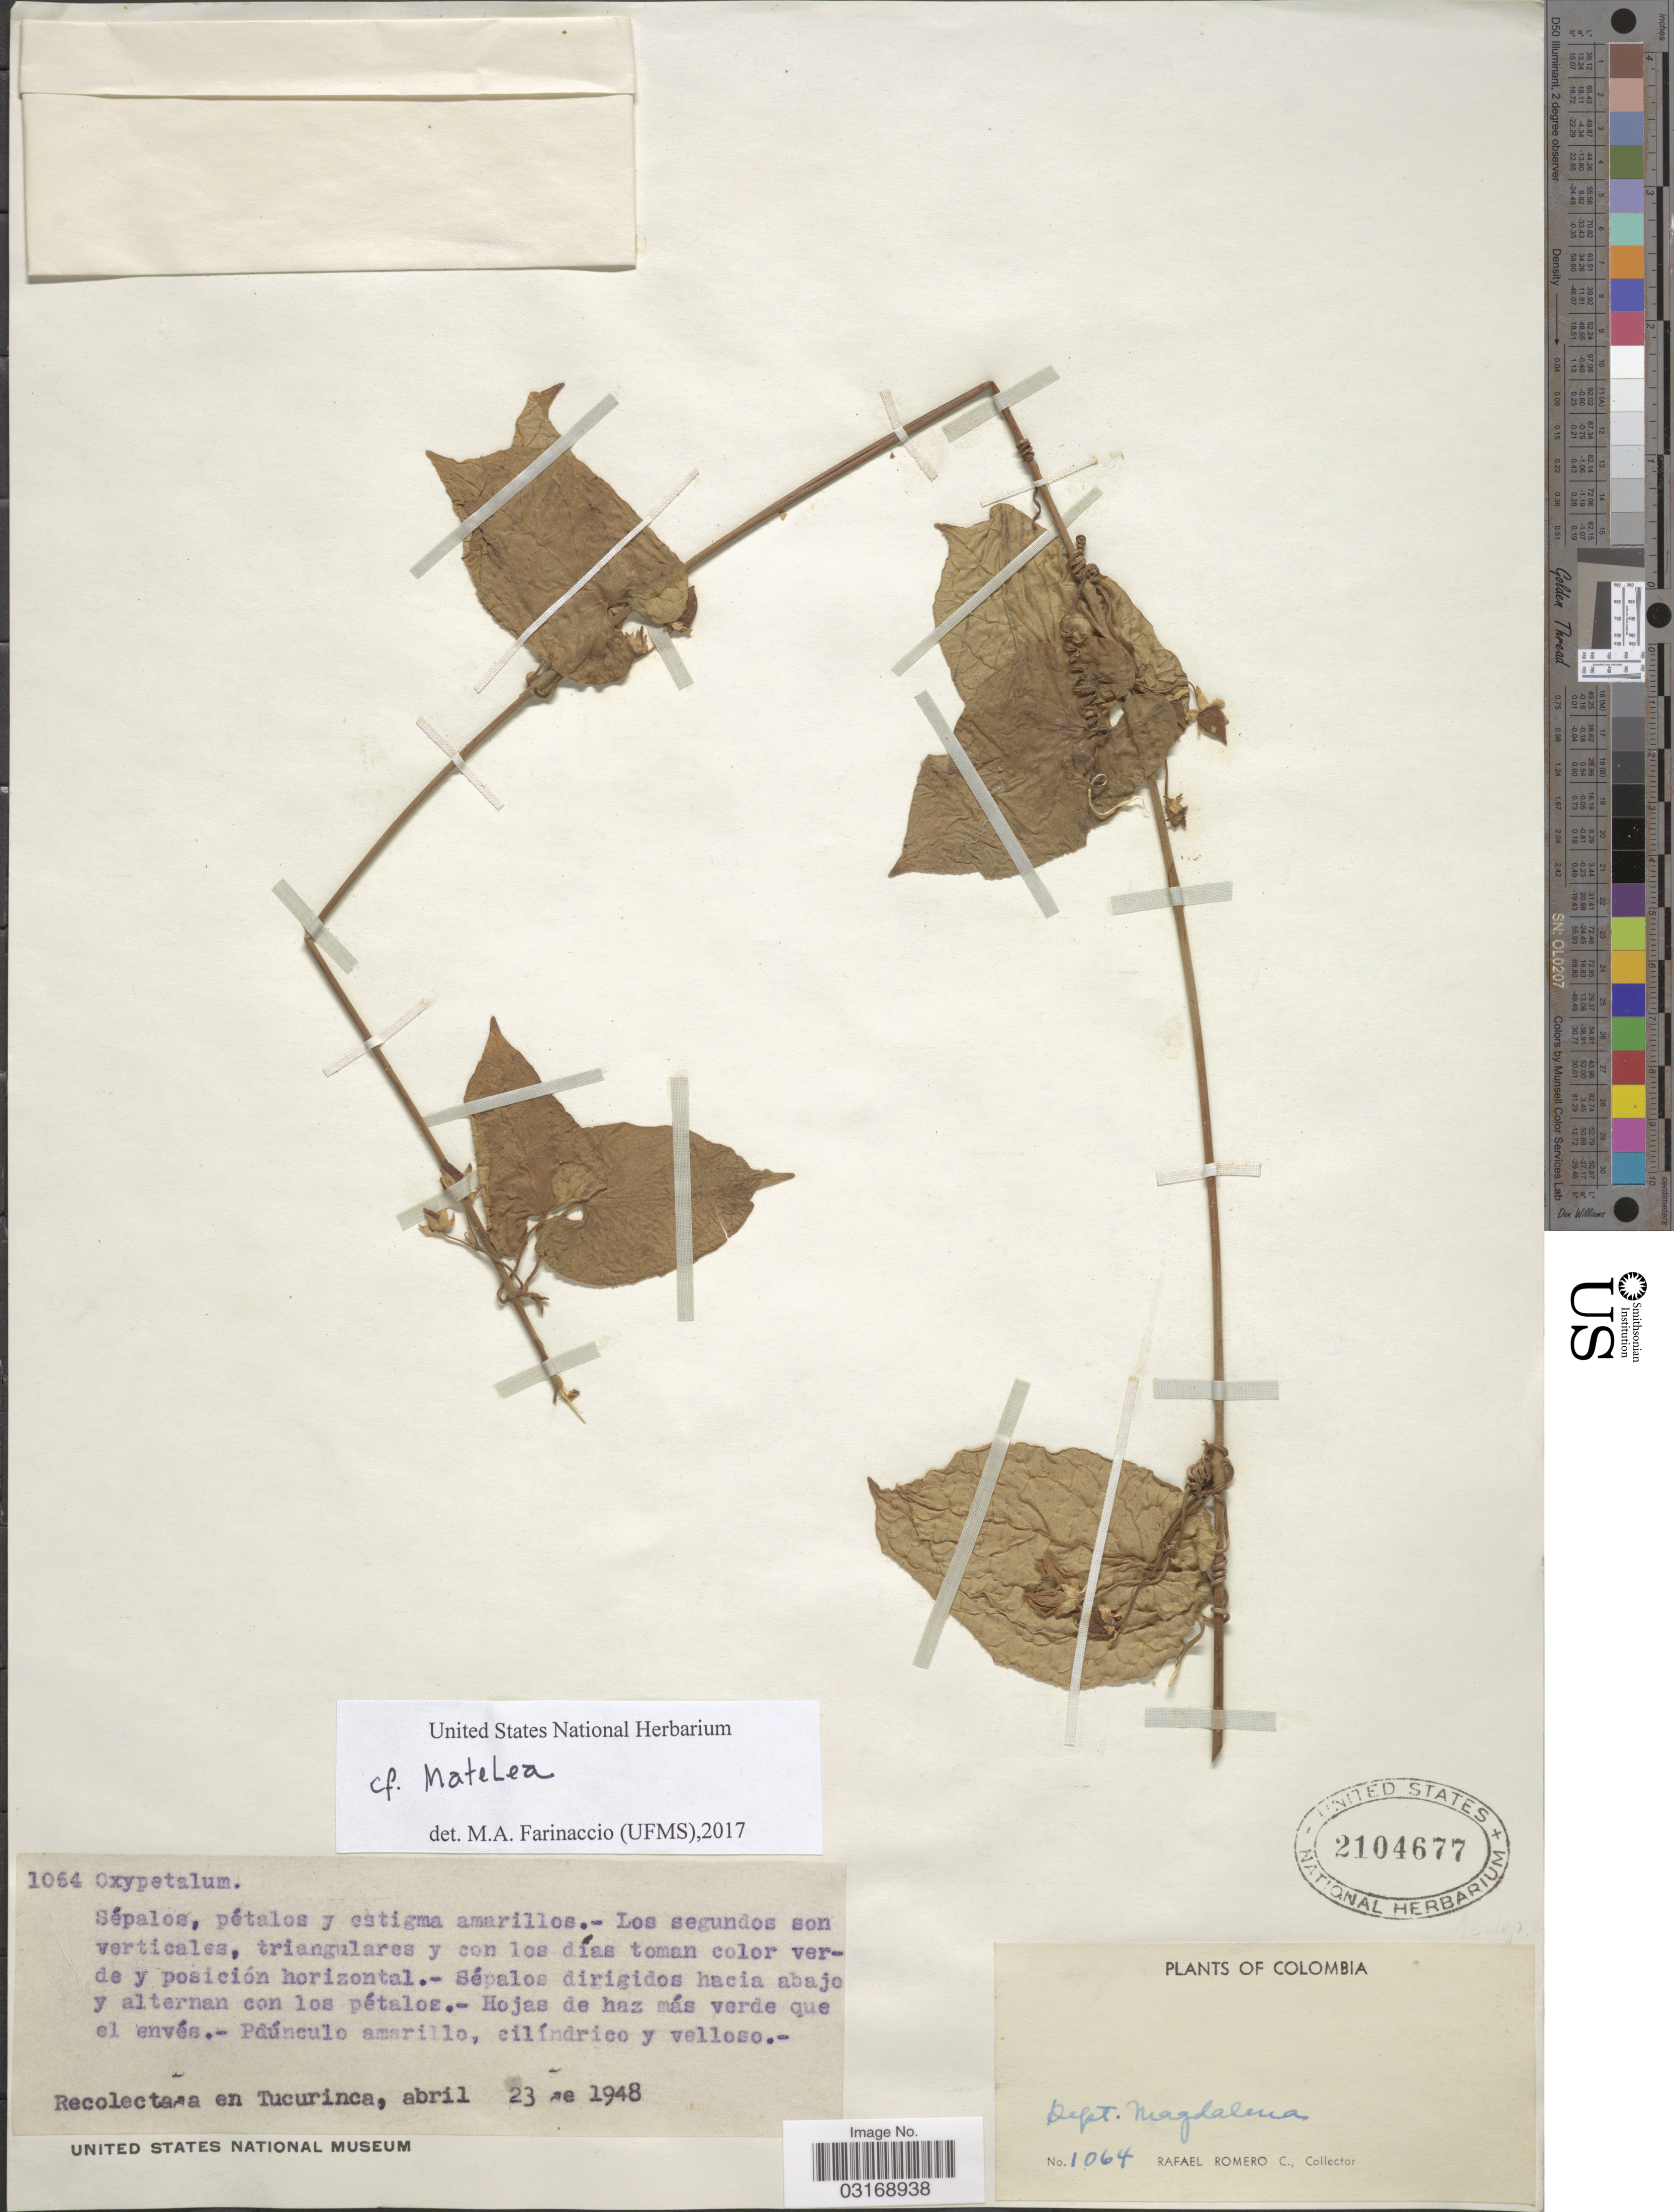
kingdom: Plantae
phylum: Tracheophyta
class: Magnoliopsida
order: Gentianales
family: Apocynaceae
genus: Matelea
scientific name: Matelea sp.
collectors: R. Romero Castañeda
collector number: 1064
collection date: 1948-04-23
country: Colombia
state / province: Magdalena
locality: Tucurinca, Dept. Magdalena.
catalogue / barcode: US 2104677